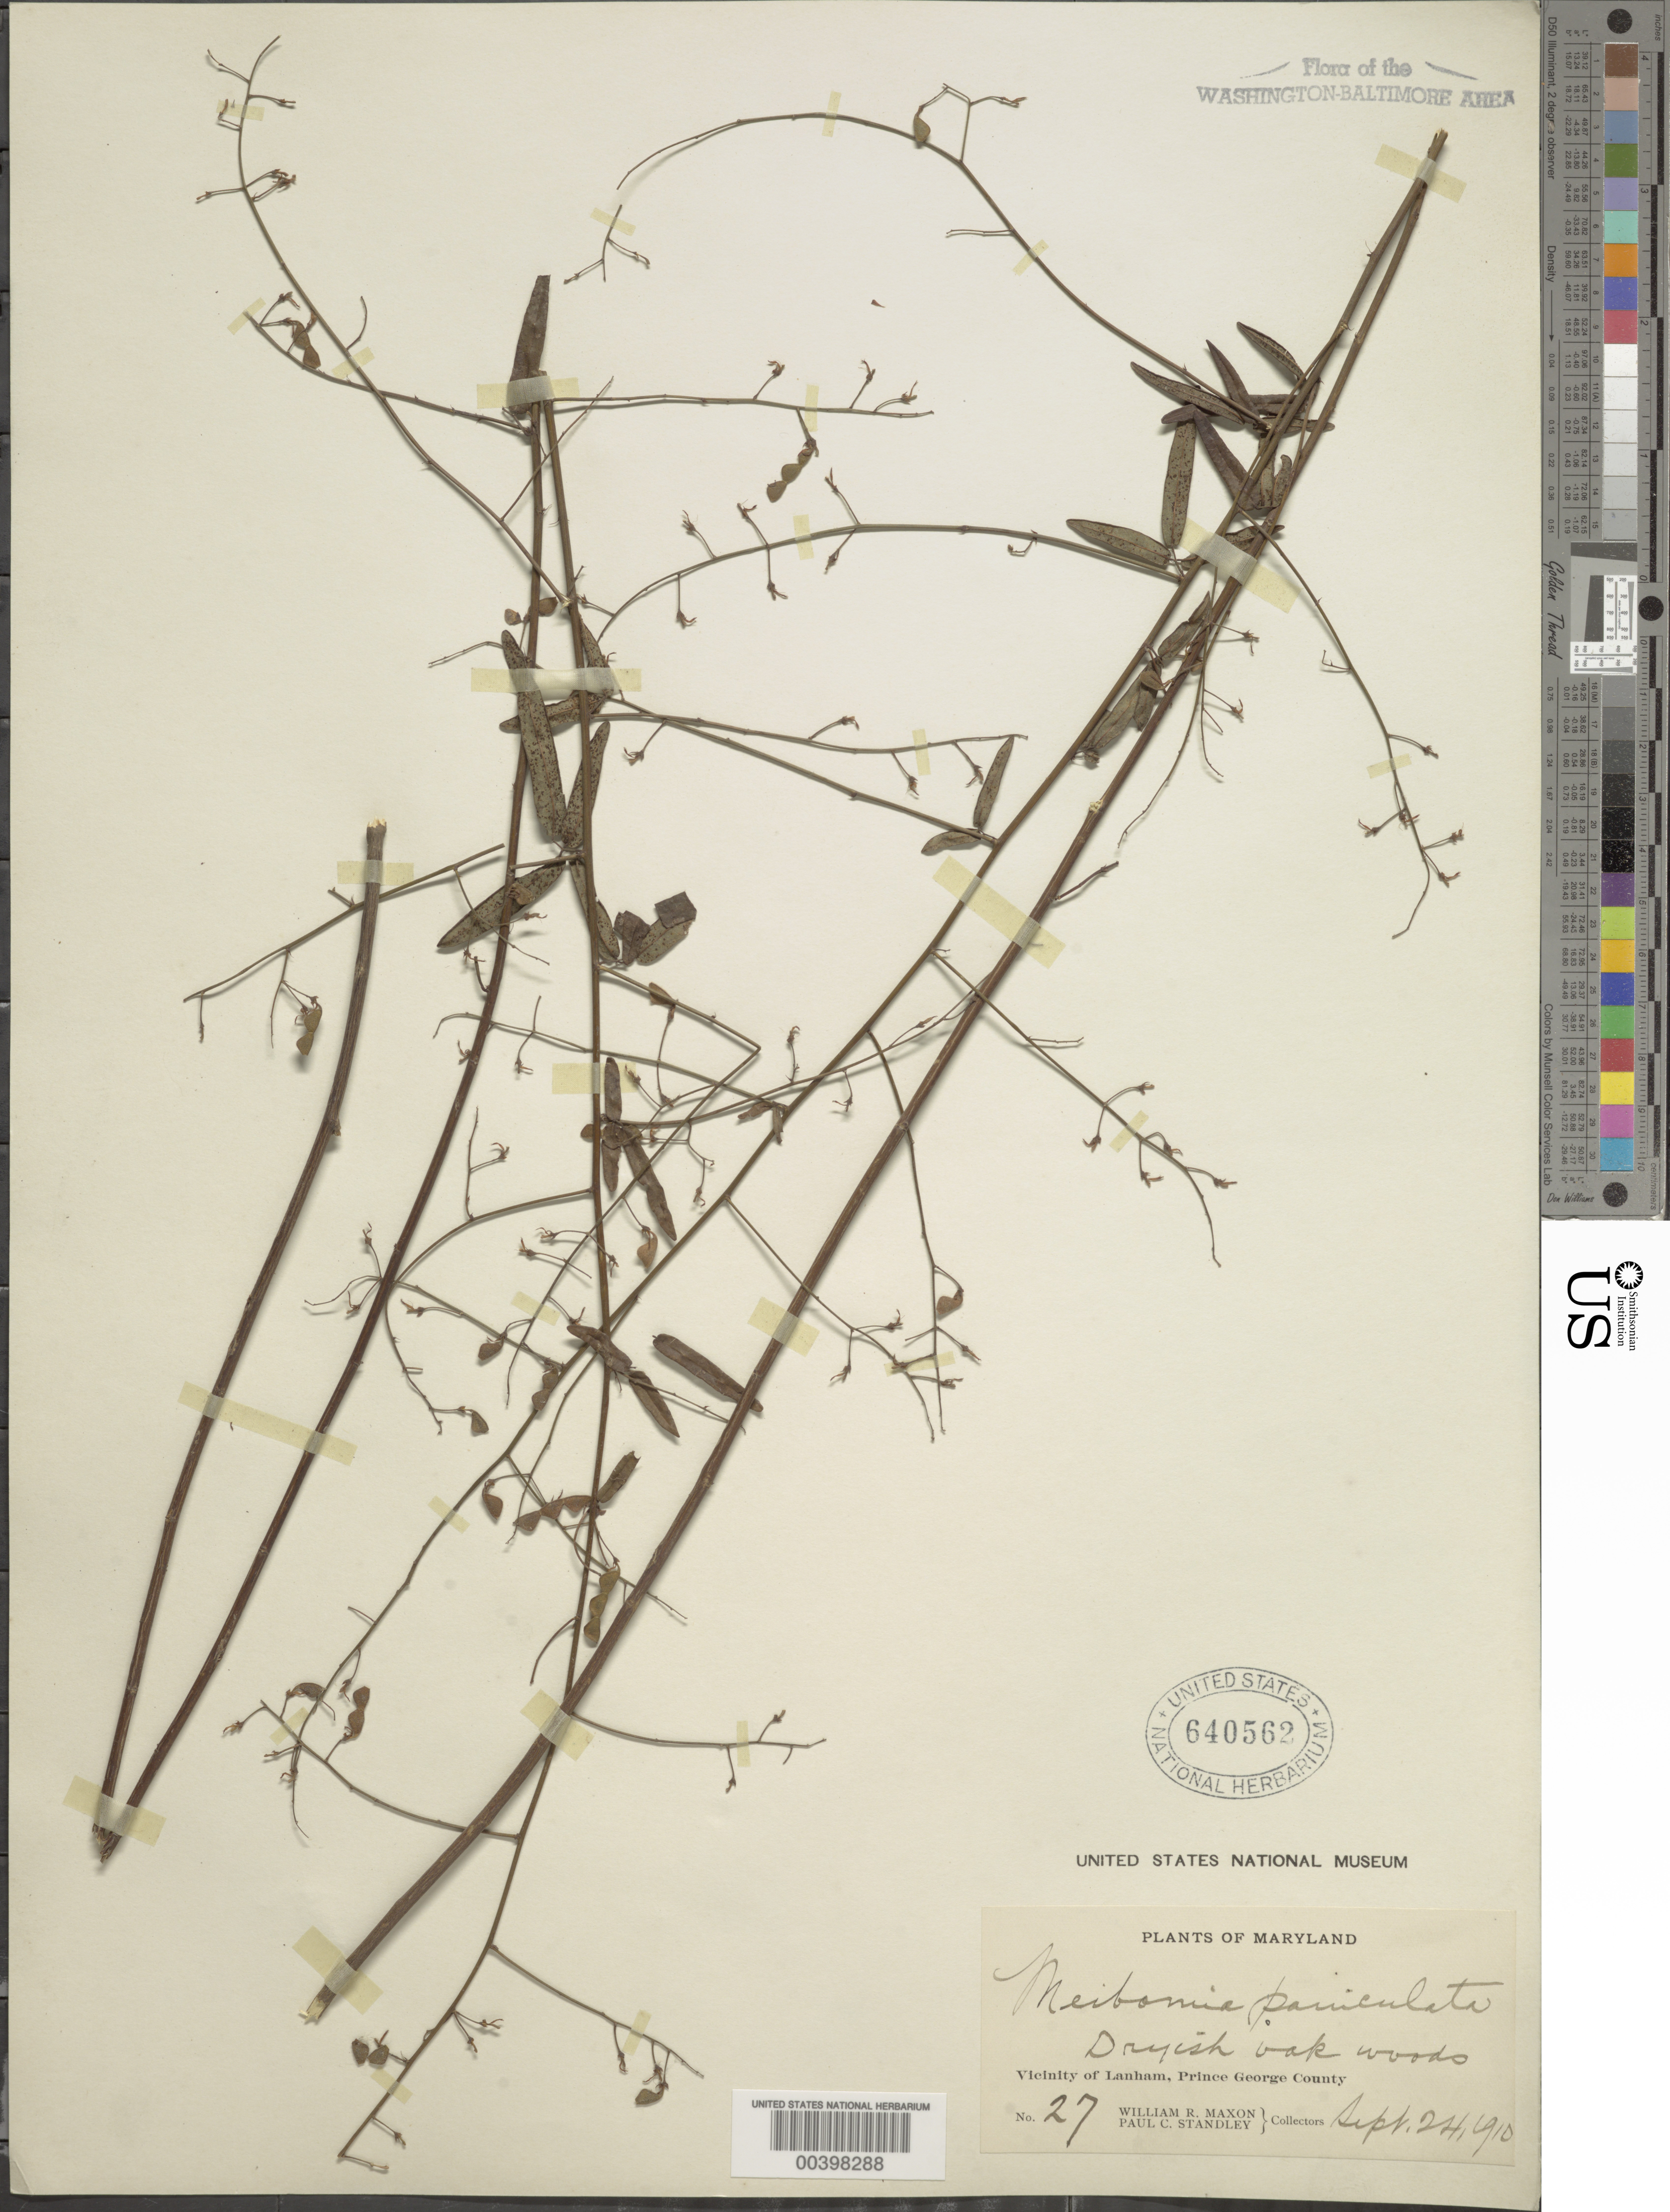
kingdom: Plantae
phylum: Tracheophyta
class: Magnoliopsida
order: Fabales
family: Fabaceae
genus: Desmodium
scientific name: Desmodium paniculatum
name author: (L.) DC.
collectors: W. R. Maxon & P. C. Standley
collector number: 27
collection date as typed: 24 Sep 1910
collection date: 1910-09-24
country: United States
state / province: Maryland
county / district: Prince George's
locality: Lanham vicinity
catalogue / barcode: US 640562